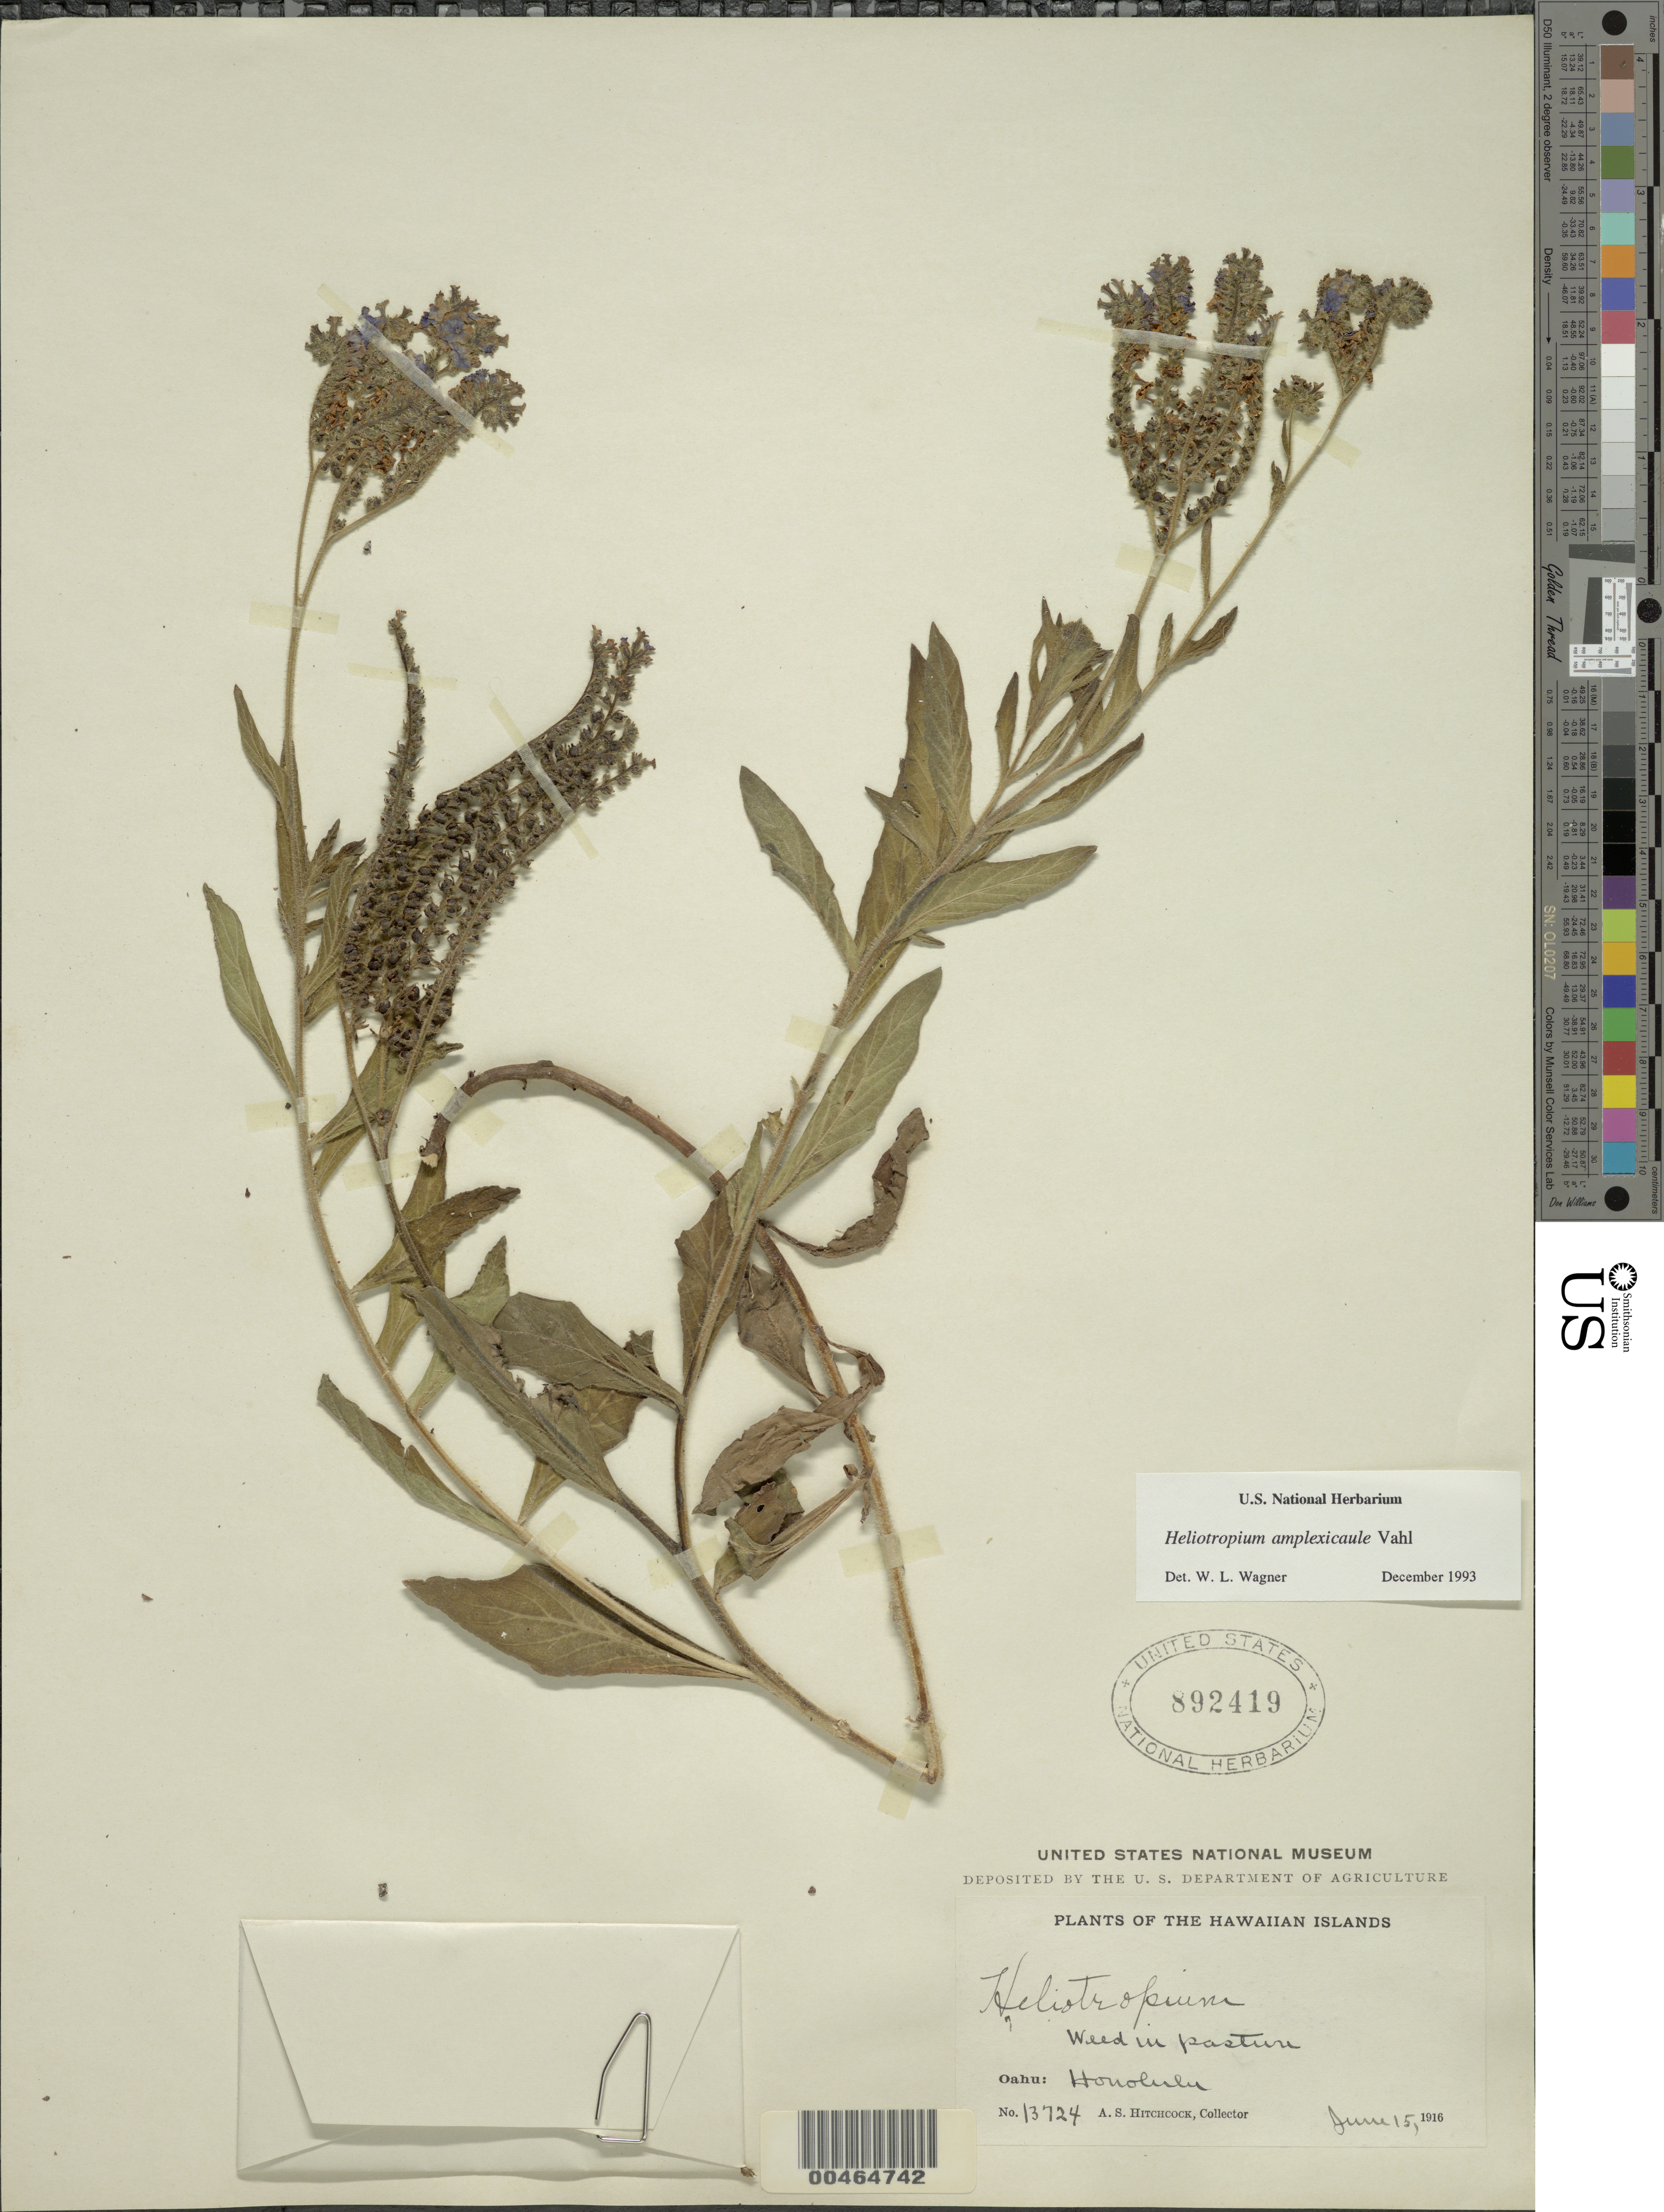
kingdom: Plantae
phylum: Tracheophyta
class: Magnoliopsida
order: Boraginales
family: Heliotropiaceae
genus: Heliotropium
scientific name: Heliotropium amplexicaule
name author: Vahl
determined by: Wagner, W. L., (BOT), Smithsonian Institution - National Museum of Natural History (UNITED STATES)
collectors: A. S. Hitchcock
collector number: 13724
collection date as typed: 15 Jun 1916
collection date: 1916-06-15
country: United States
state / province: Hawaii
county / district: Honolulu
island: Oahu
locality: Honolulu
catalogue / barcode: US 892419